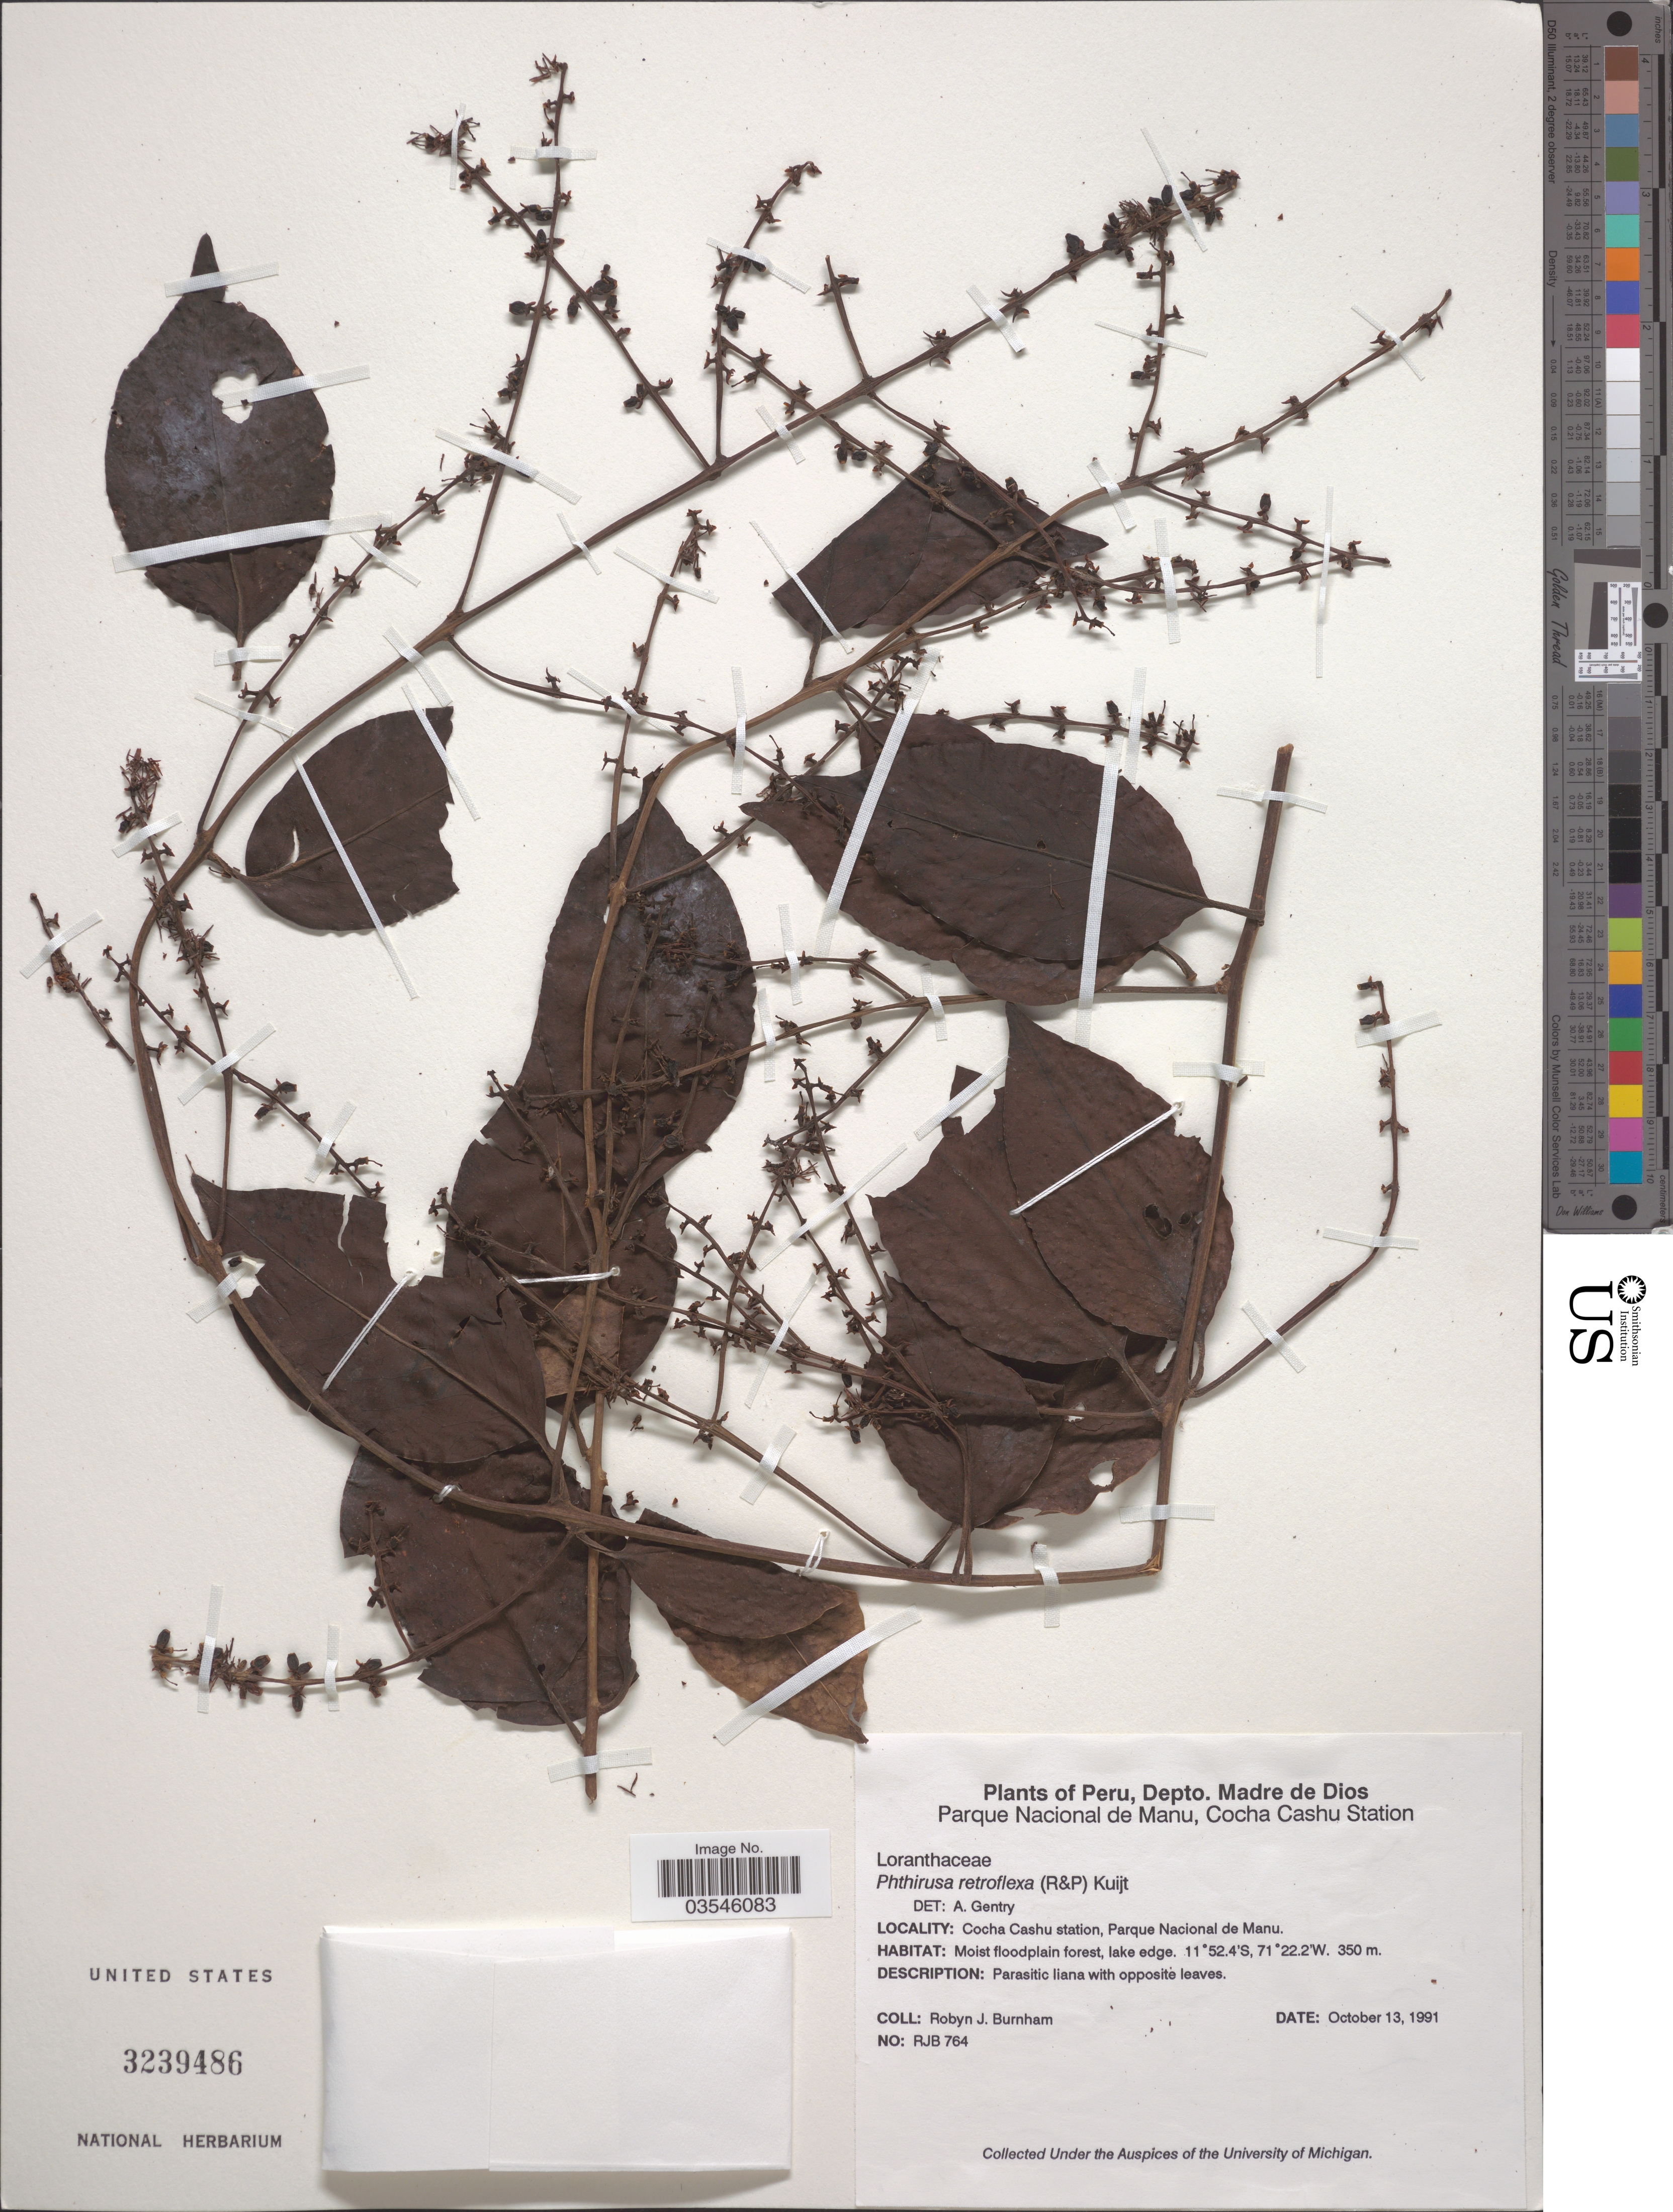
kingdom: Plantae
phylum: Tracheophyta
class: Magnoliopsida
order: Santalales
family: Loranthaceae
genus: Phthirusa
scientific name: Phthirusa retroflexa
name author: (Ruiz & Pav.) Kuijt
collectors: R. J. Burnham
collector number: RJB764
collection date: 1991-10-13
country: Peru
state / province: Madre de Dios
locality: Depto. Madre de Dios. Parque Nacional de Manu, Cocha Cashu Station.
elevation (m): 350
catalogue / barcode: US 3239486